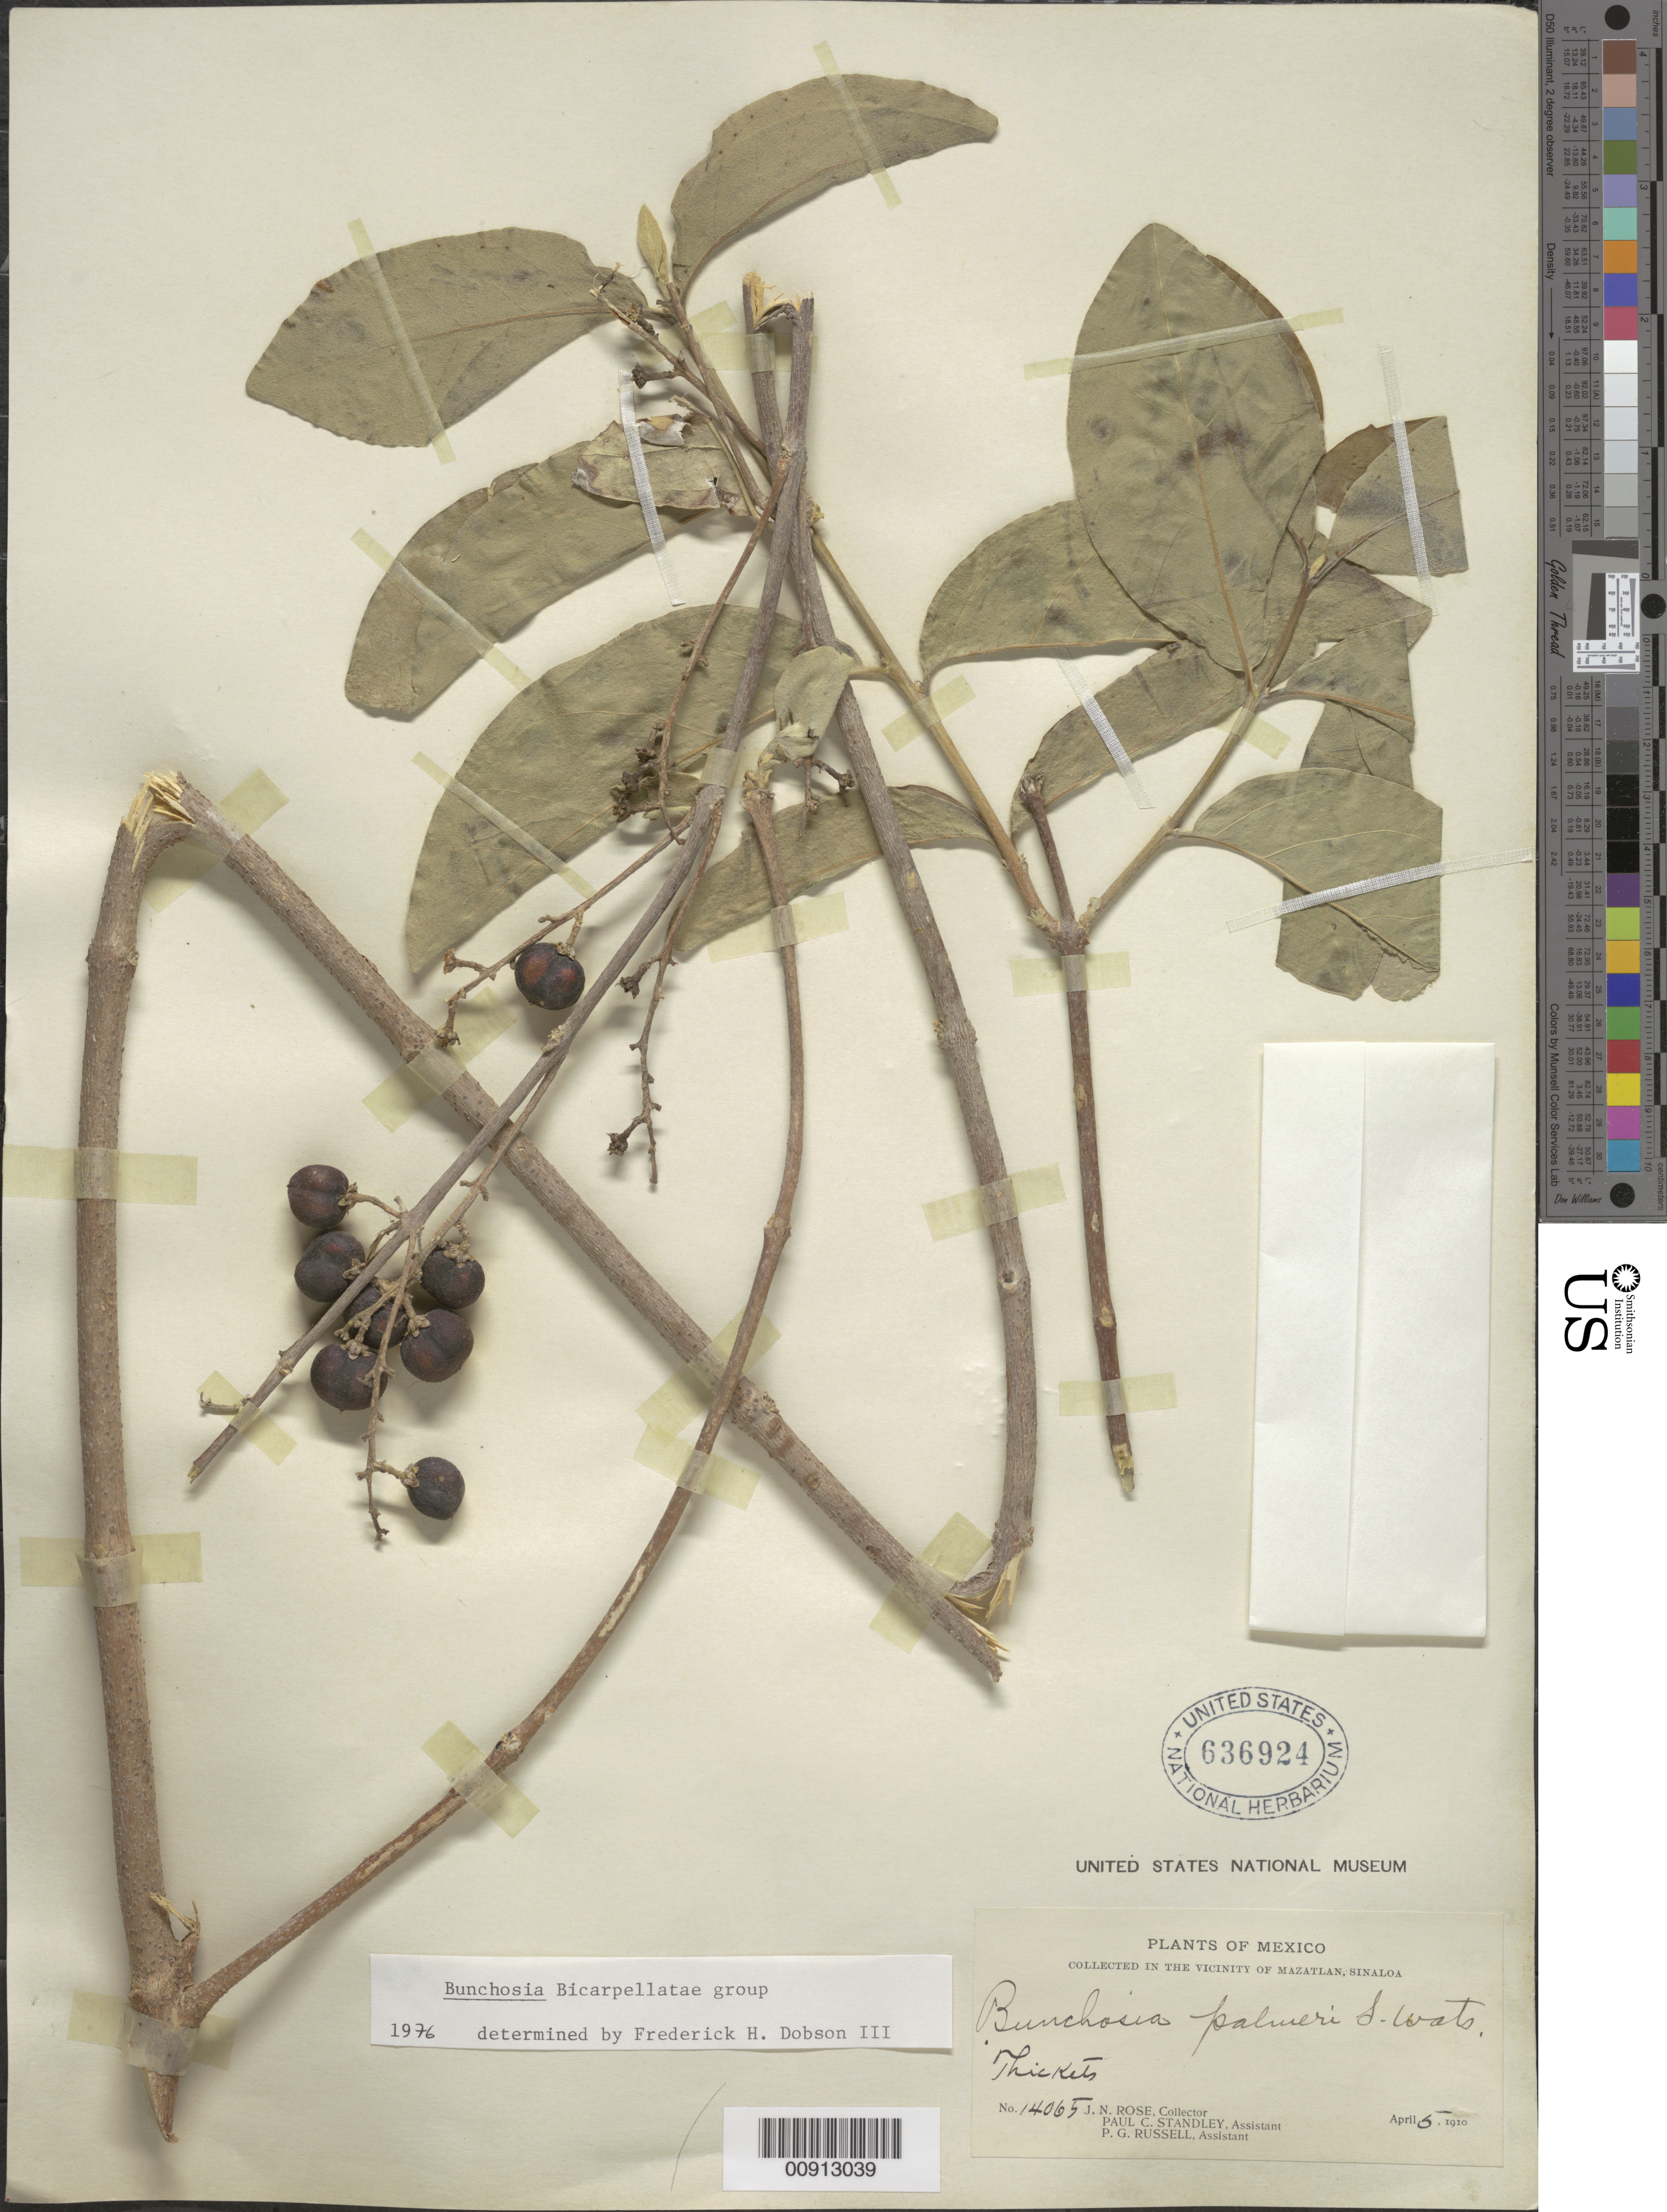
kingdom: Plantae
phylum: Tracheophyta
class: Magnoliopsida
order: Malpighiales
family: Malpighiaceae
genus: Bunchosia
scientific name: Bunchosia palmeri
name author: S. Watson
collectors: J. N. Rose, P. C. Standley & P. G. Russell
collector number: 14065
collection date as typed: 05 Apr 1910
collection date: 1910-04-05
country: Mexico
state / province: Sinaloa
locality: Vicinity of Mazatlan, Sinaloa.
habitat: Thickets.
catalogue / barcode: US 636924